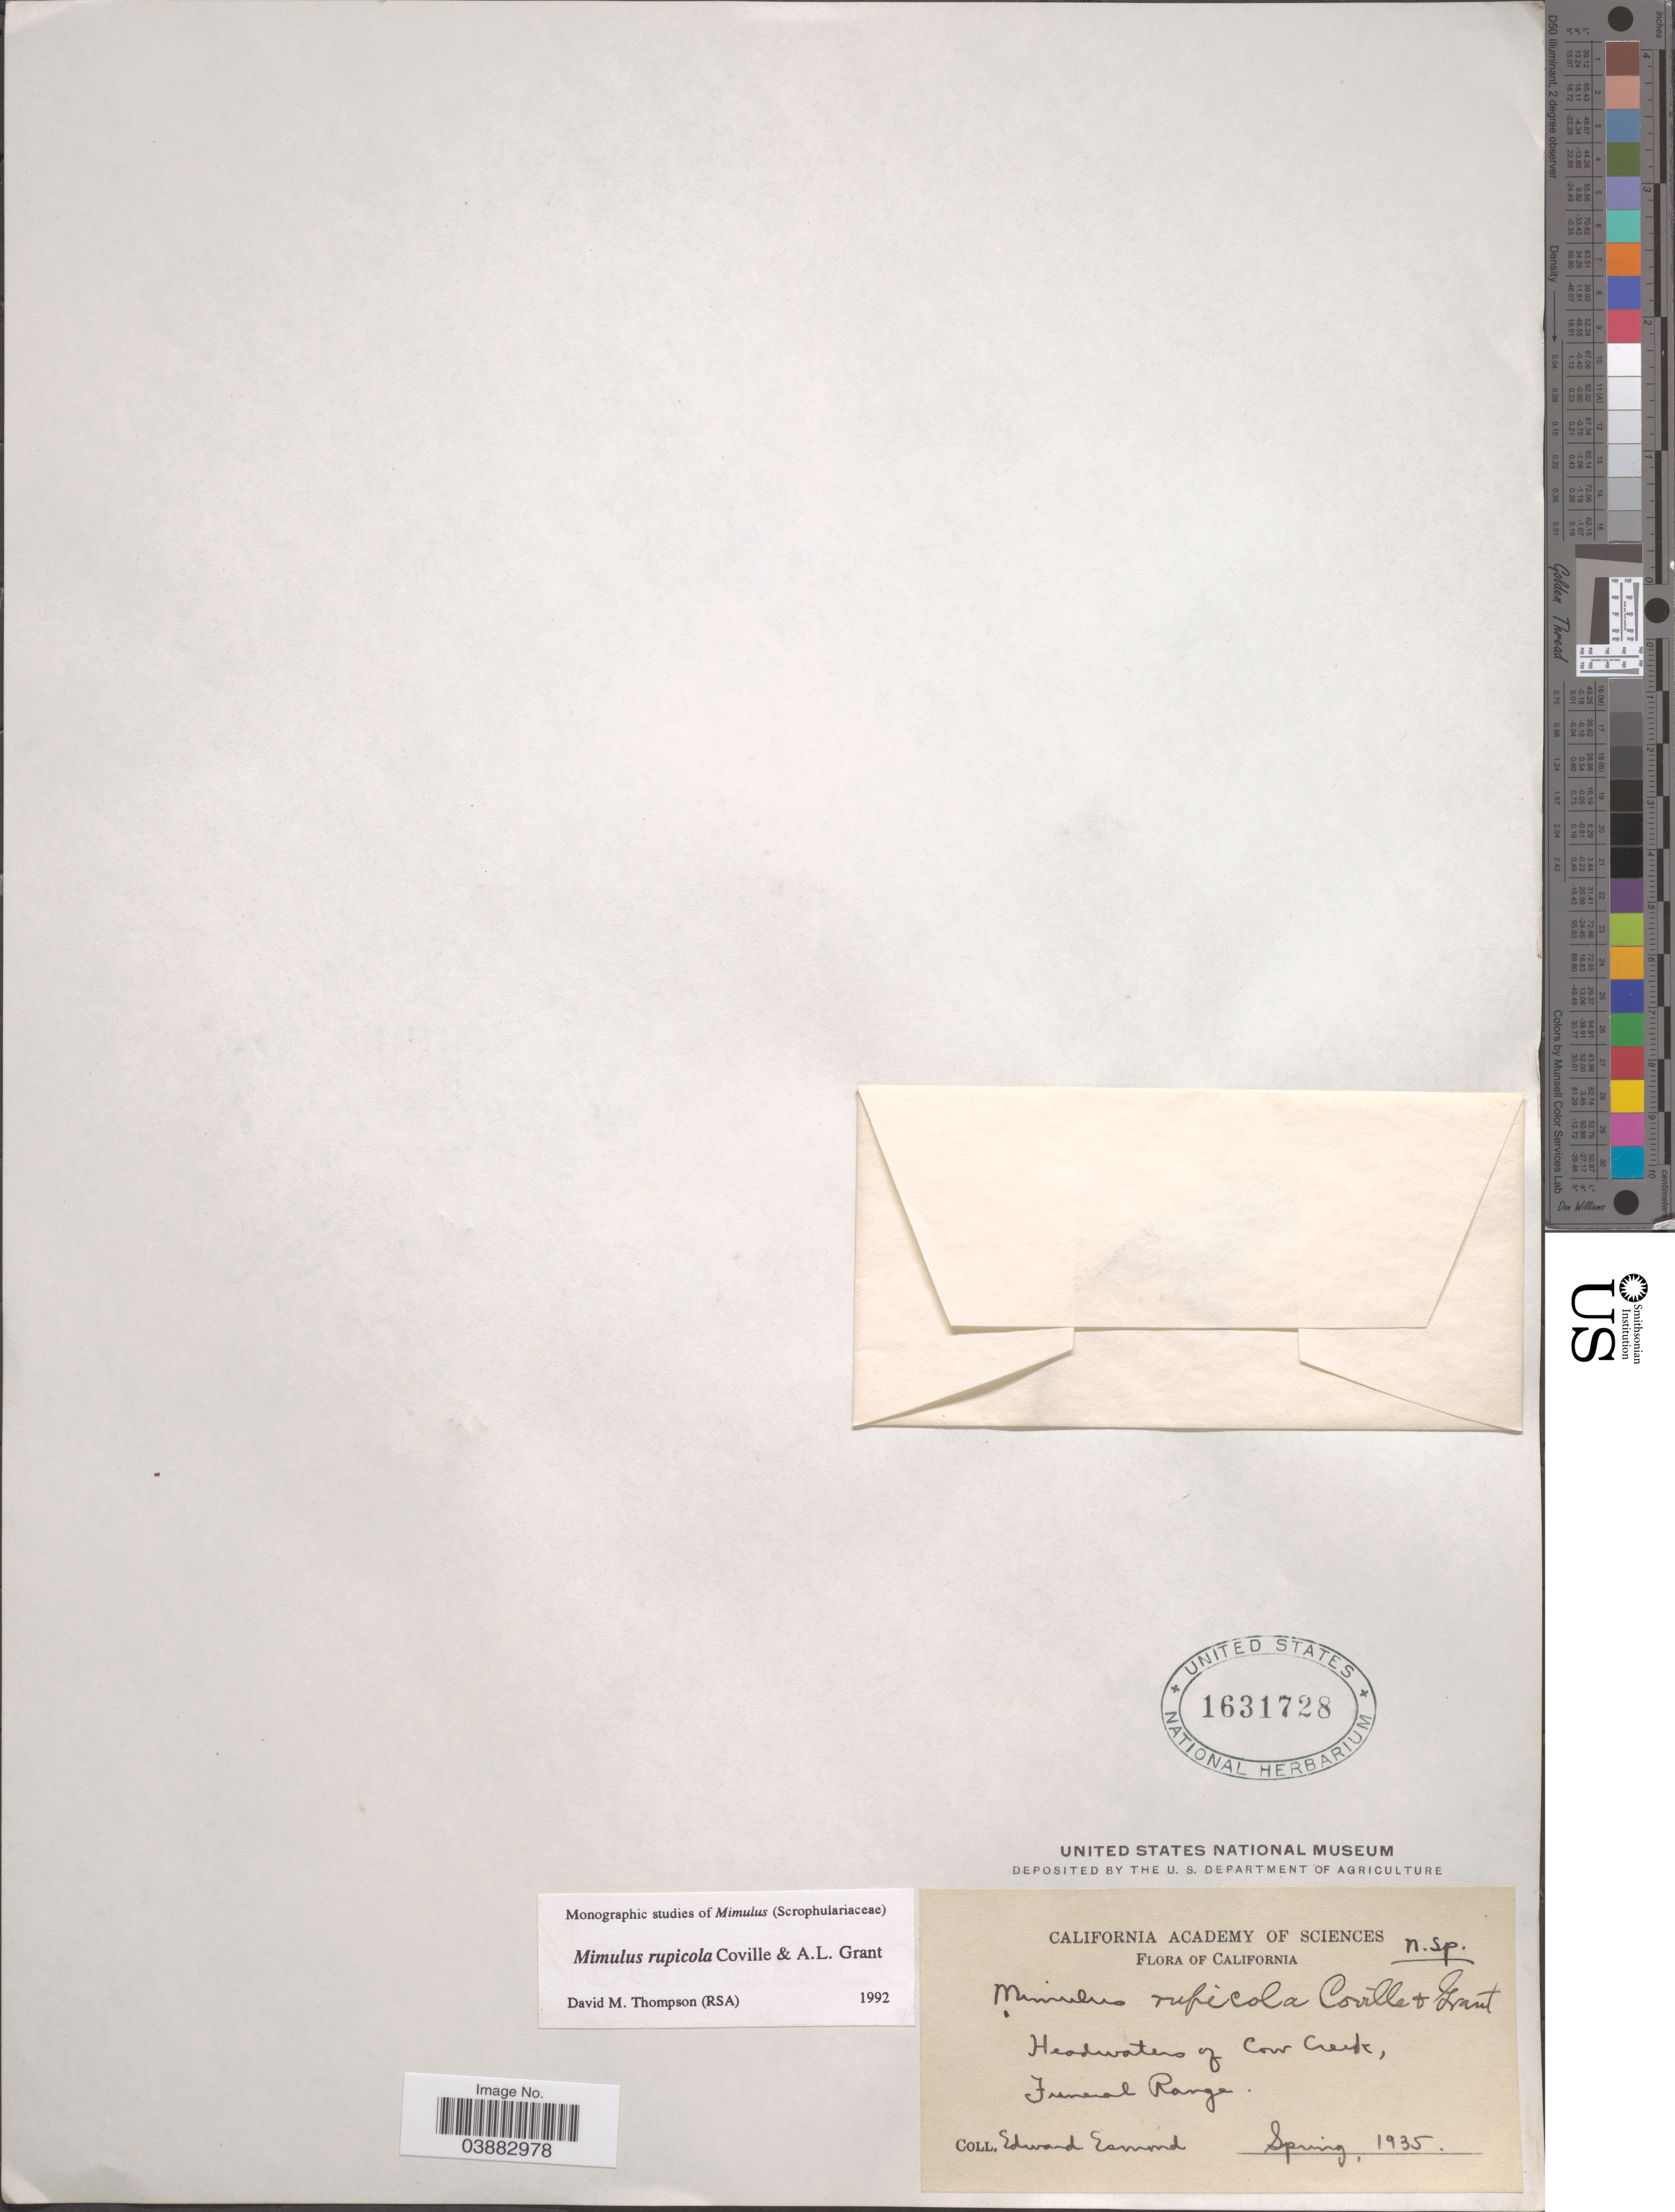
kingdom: Plantae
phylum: Tracheophyta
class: Magnoliopsida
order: Lamiales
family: Phrymaceae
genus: Mimulus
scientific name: Mimulus rupicola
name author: Coville & A.L. Grant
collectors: E. Esmond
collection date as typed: Spring, 1935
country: United States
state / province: California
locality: Headwaters of Cow Creek, Funeral Range.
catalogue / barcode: US 1631728